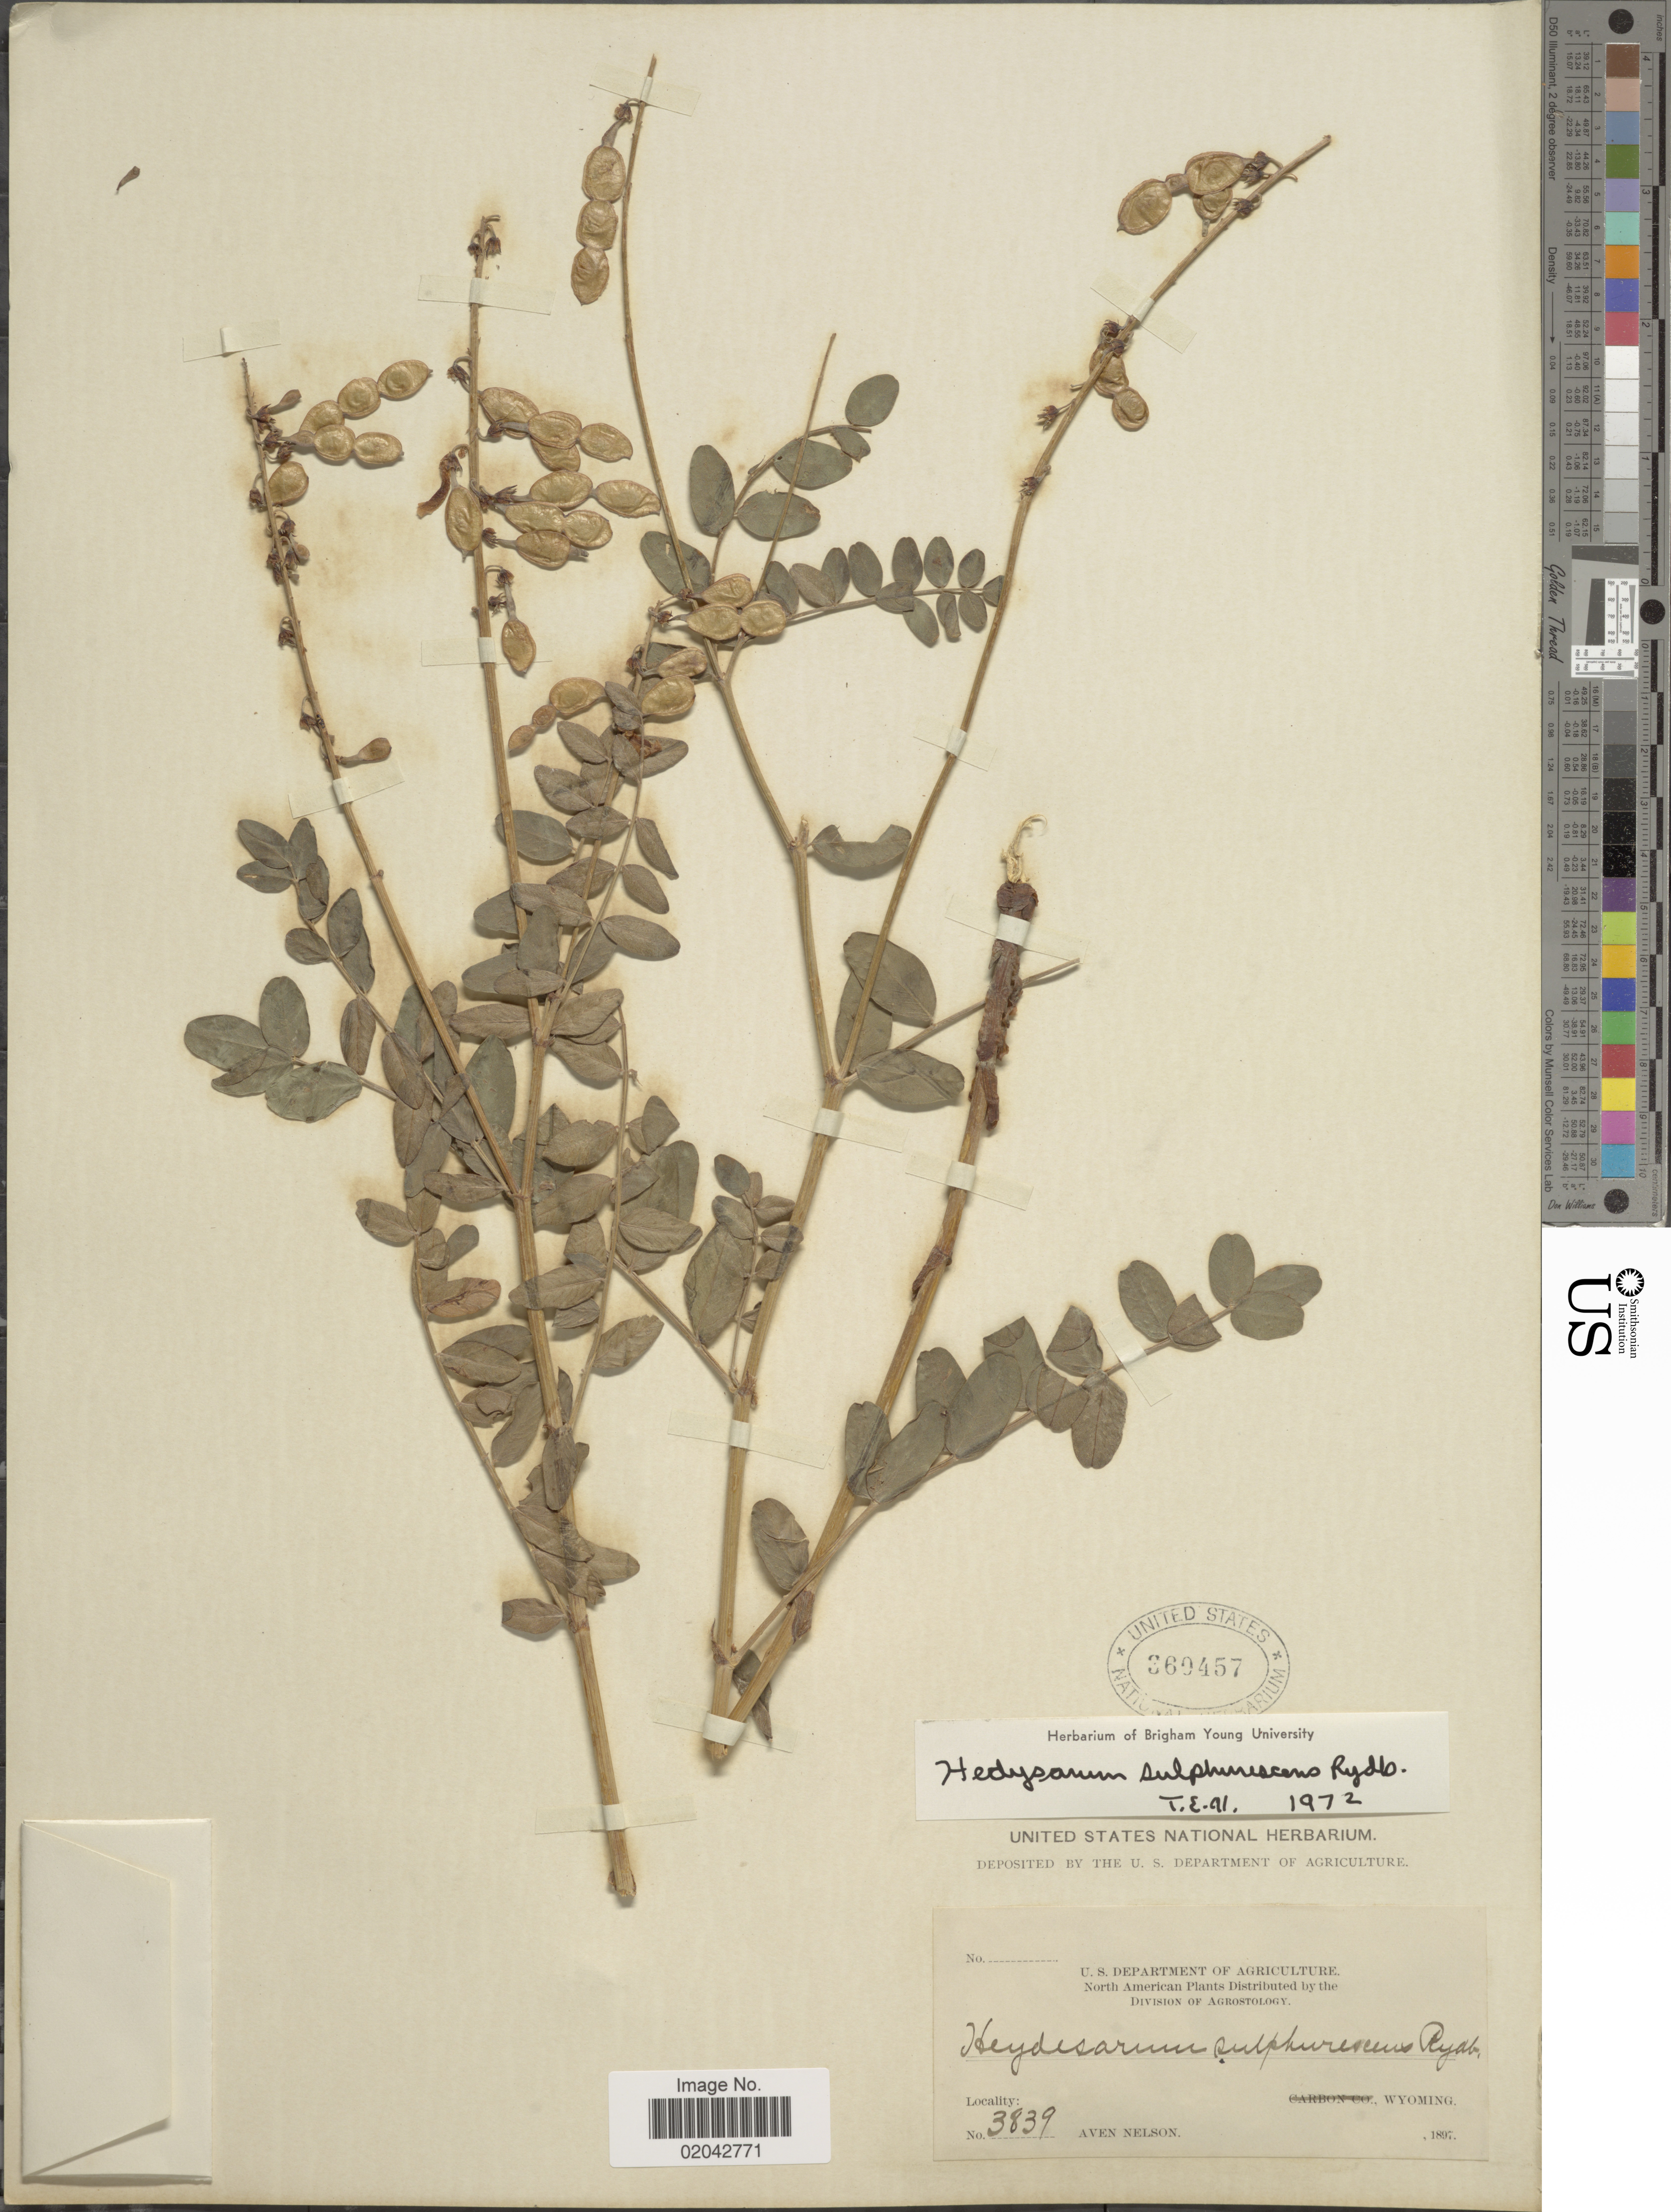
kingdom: Plantae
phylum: Tracheophyta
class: Magnoliopsida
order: Fabales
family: Fabaceae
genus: Hedysarum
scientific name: Hedysarum sulphurescens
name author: Rydb.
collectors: A. Nelson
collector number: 3839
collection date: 1897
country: United States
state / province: Wyoming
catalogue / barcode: US 360457